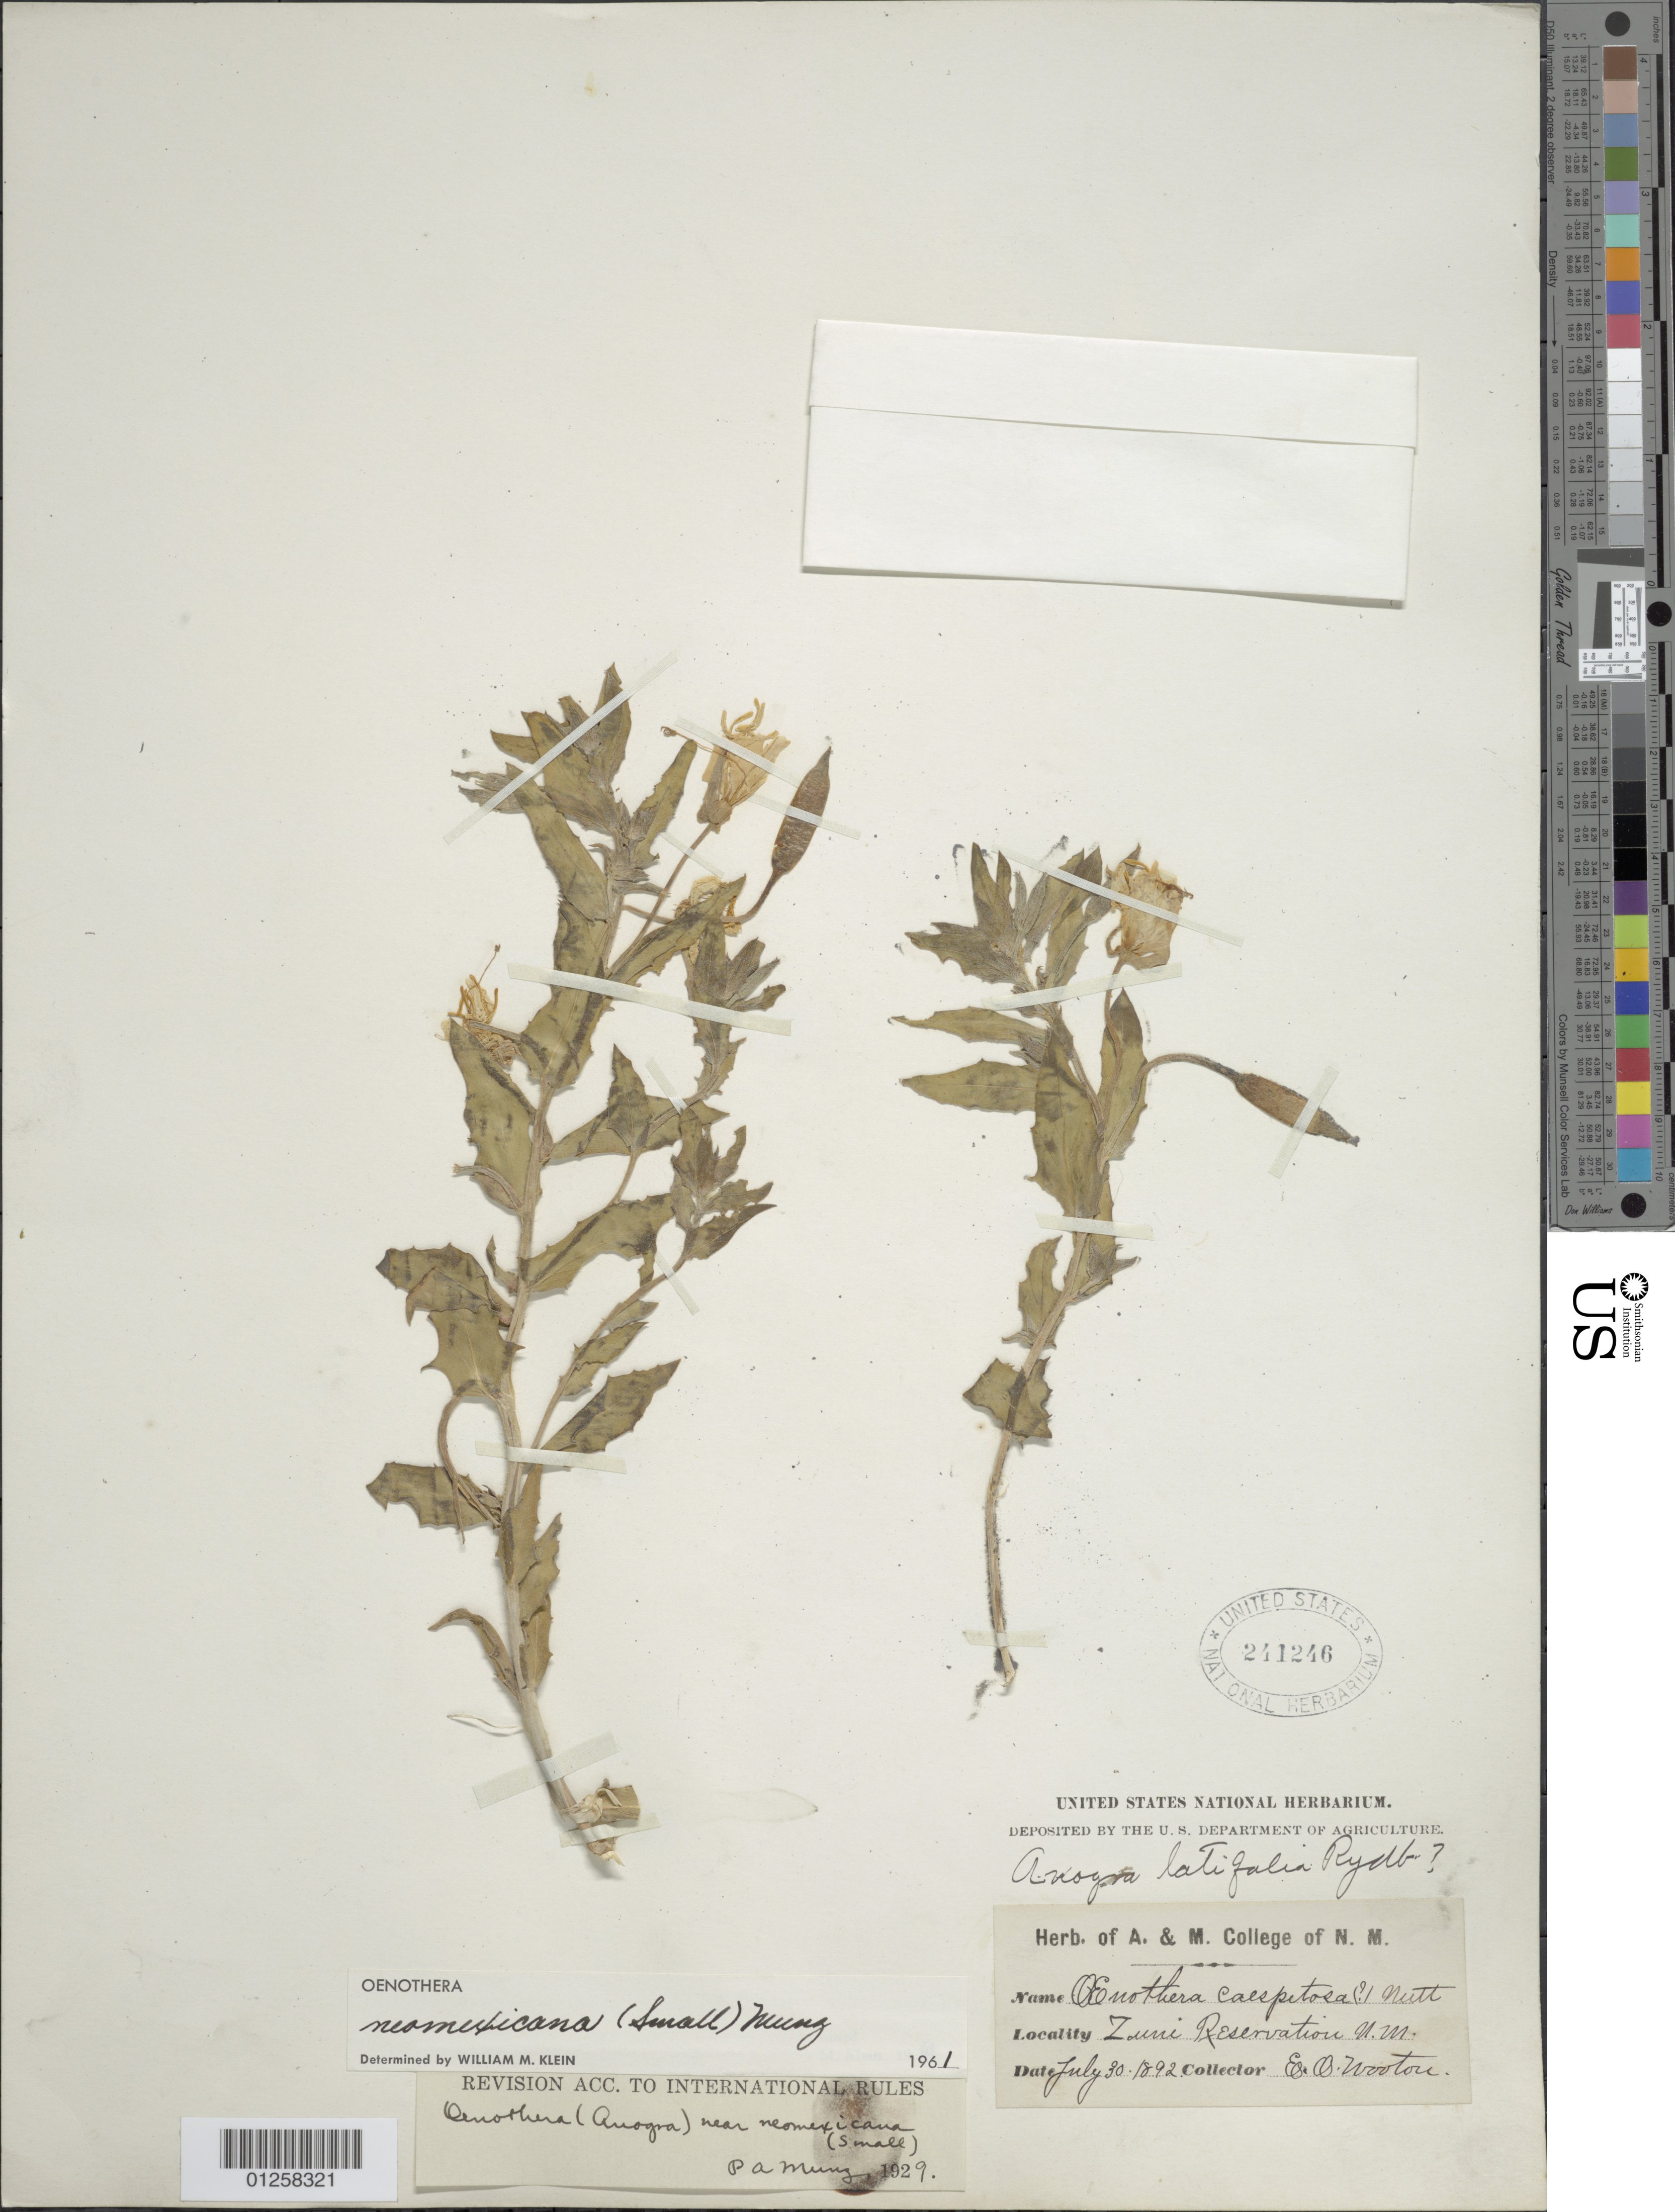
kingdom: Plantae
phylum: Tracheophyta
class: Magnoliopsida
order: Myrtales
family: Onagraceae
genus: Oenothera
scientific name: Oenothera neomexicana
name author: (Small) Munz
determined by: Klein, W. M.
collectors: E. O. Wooton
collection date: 1892-07-30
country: United States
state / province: New Mexico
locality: Zuni Reservation.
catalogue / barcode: US 241246